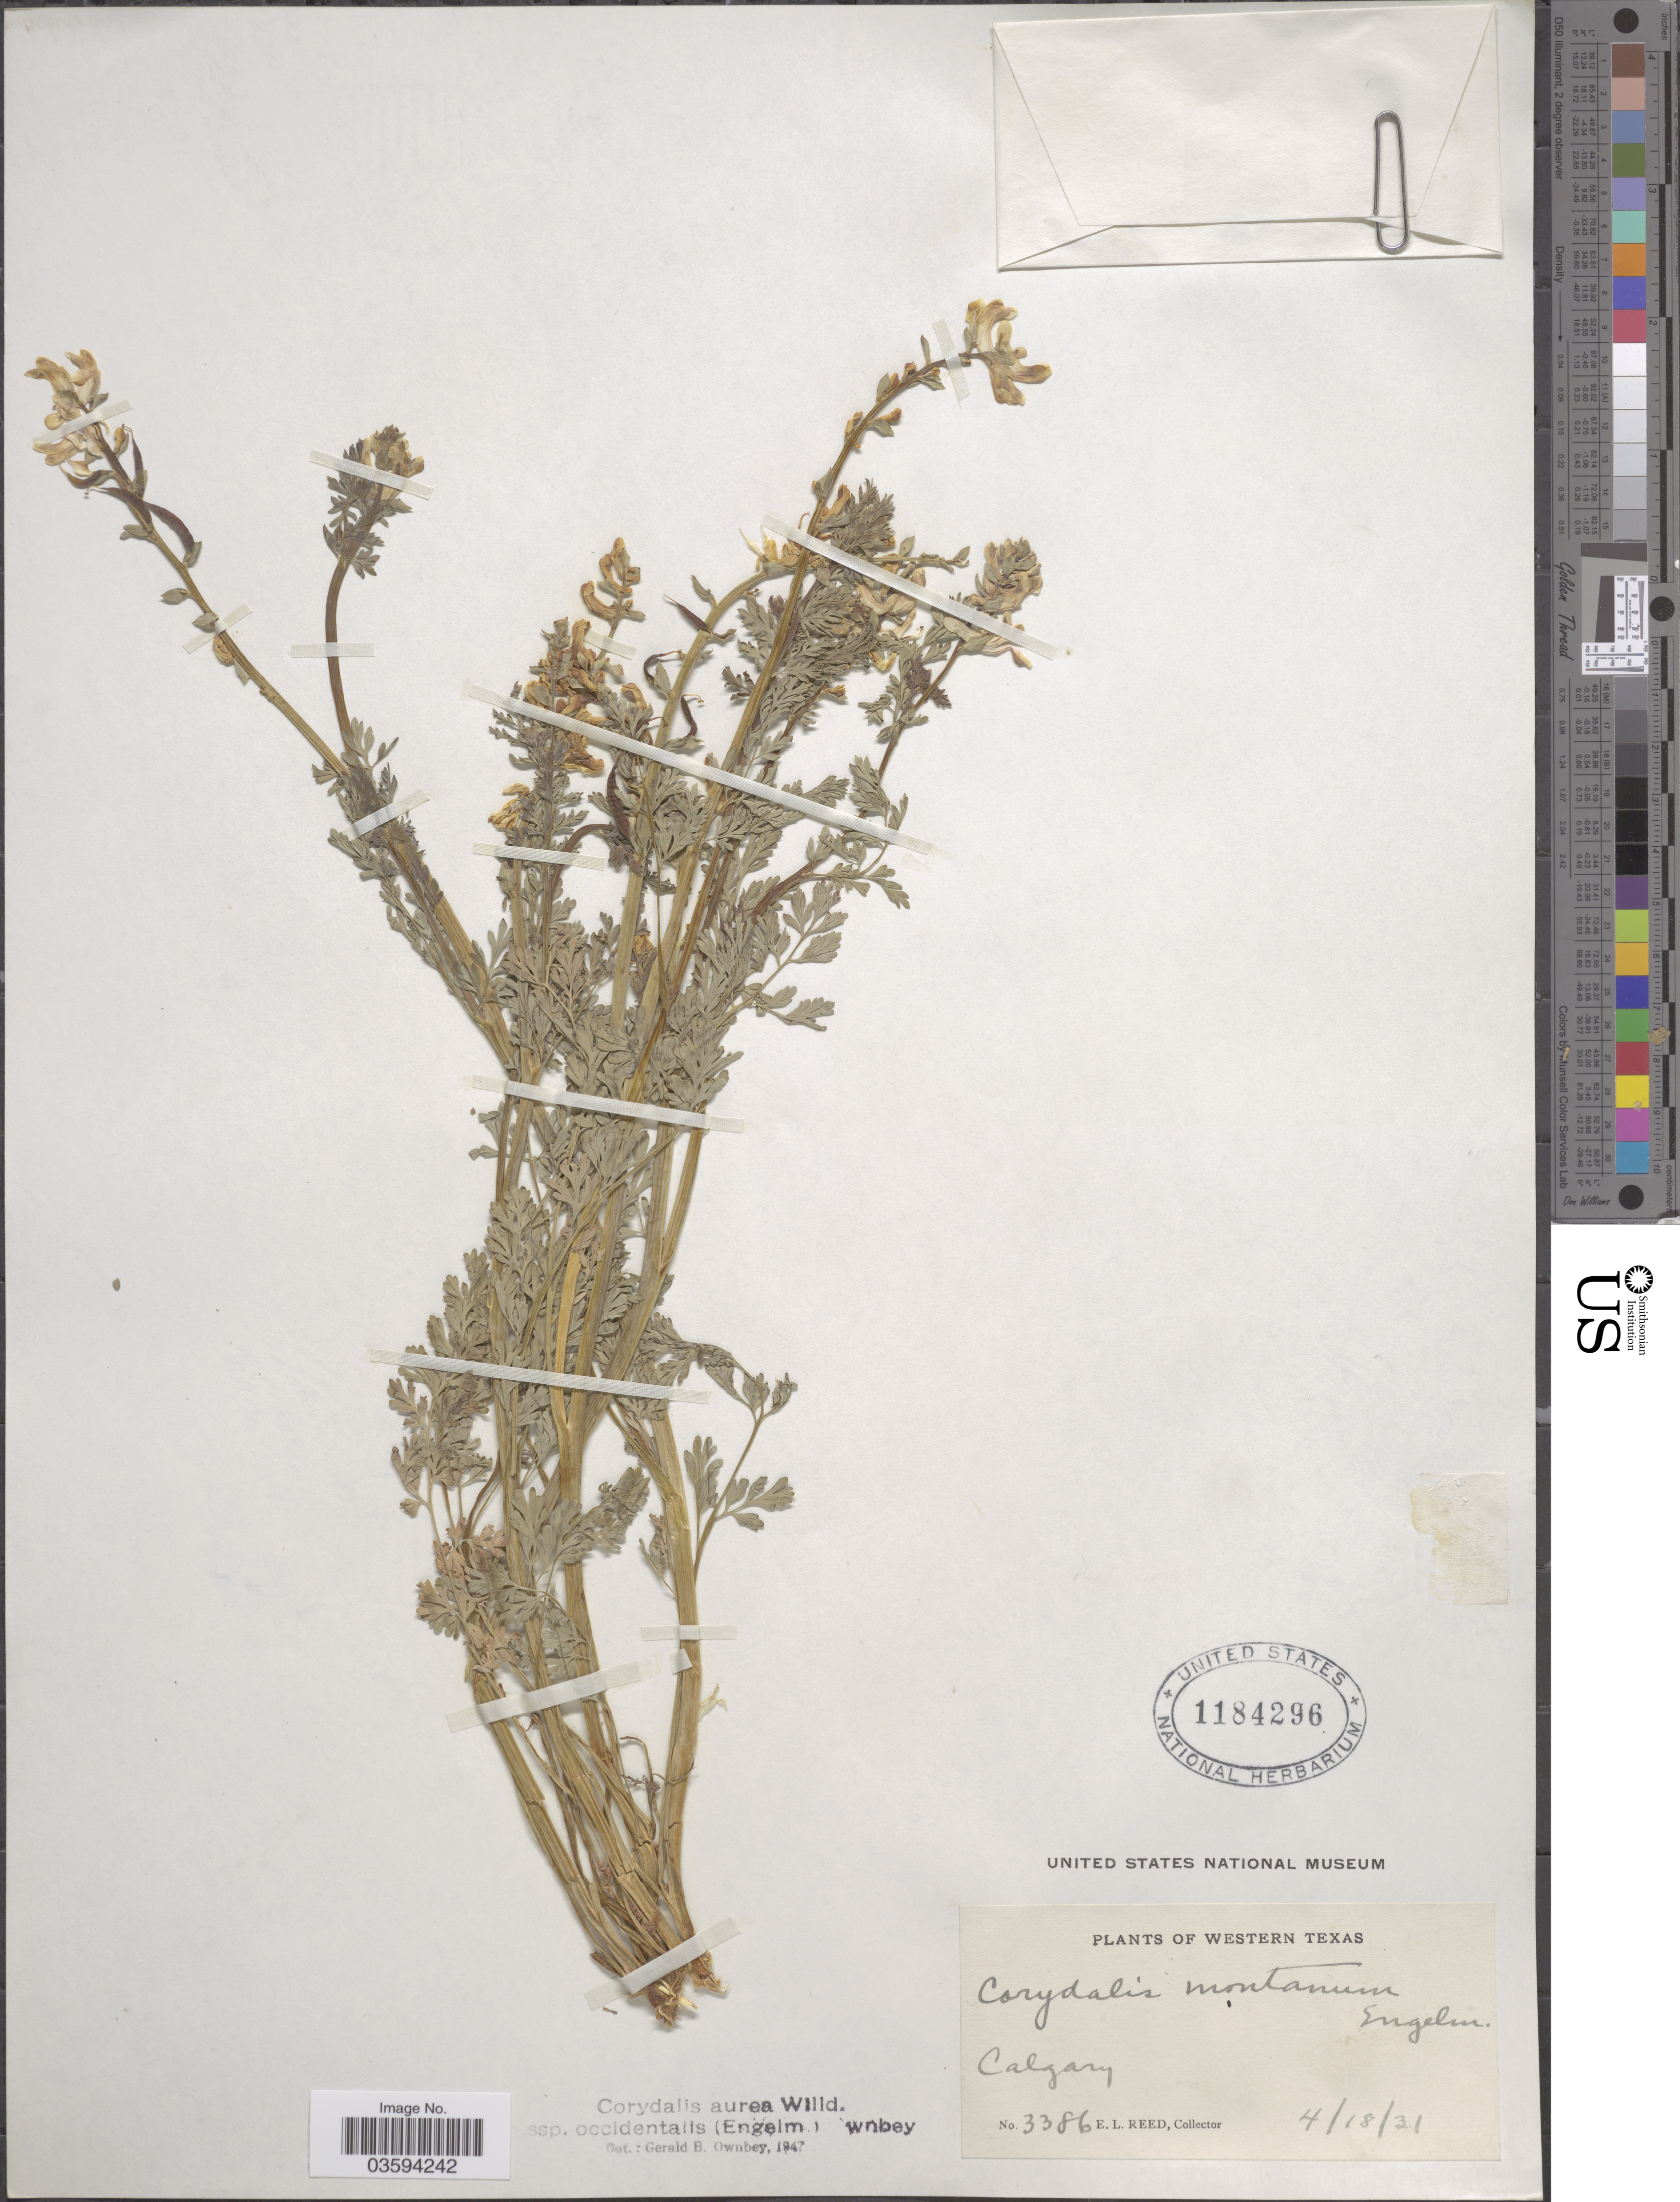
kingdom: Plantae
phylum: Tracheophyta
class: Magnoliopsida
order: Ranunculales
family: Papaveraceae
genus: Corydalis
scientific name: Corydalis aurea subsp. occidentalis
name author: Willd.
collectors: E. Reed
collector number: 3386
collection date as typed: Transcribed d/m/y: 18/4/31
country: United States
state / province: Texas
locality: Western Texas. Calgary.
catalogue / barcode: US 1184296